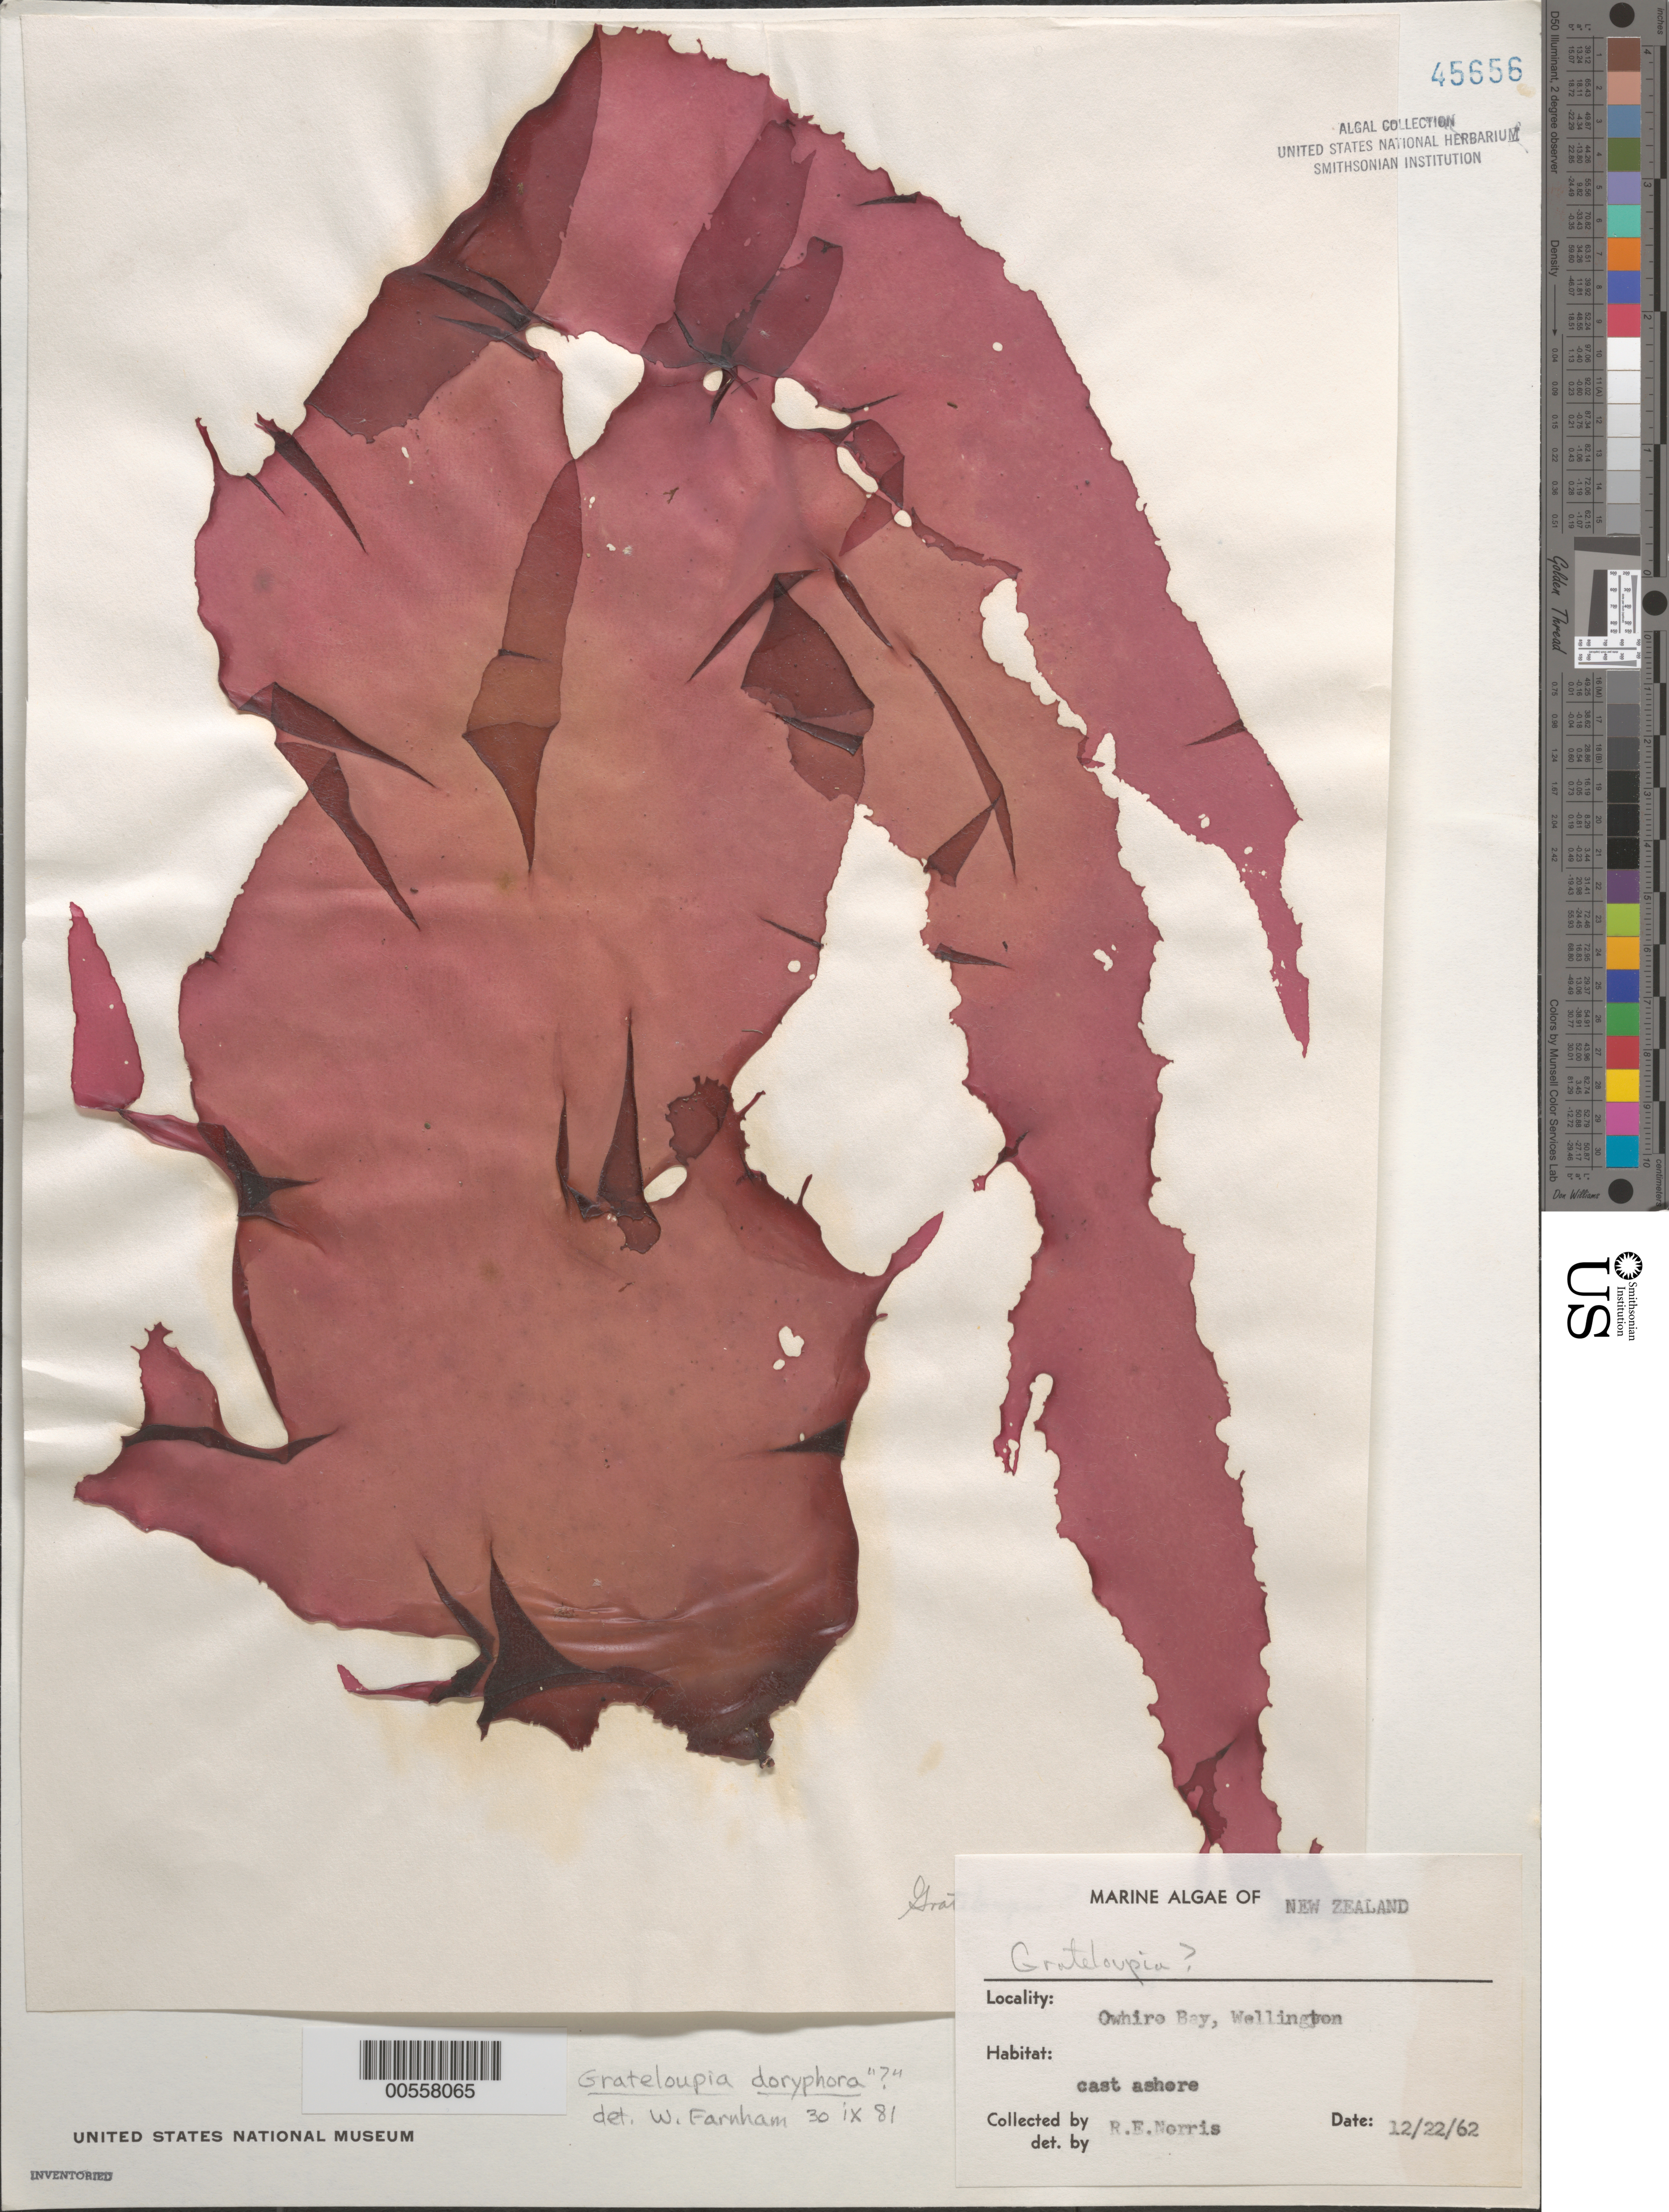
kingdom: Plantae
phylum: Rhodophyta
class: Florideophyceae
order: Halymeniales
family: Halymeniaceae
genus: Grateloupia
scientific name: Grateloupia doryphora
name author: (Mont.) Howe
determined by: Farnham, W. F.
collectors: R. E. Norris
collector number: D1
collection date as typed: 22 Dec 1962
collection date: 1962-12-22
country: New Zealand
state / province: Wellington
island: North Island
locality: Owhiro Bay, Wellington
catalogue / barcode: US 45656